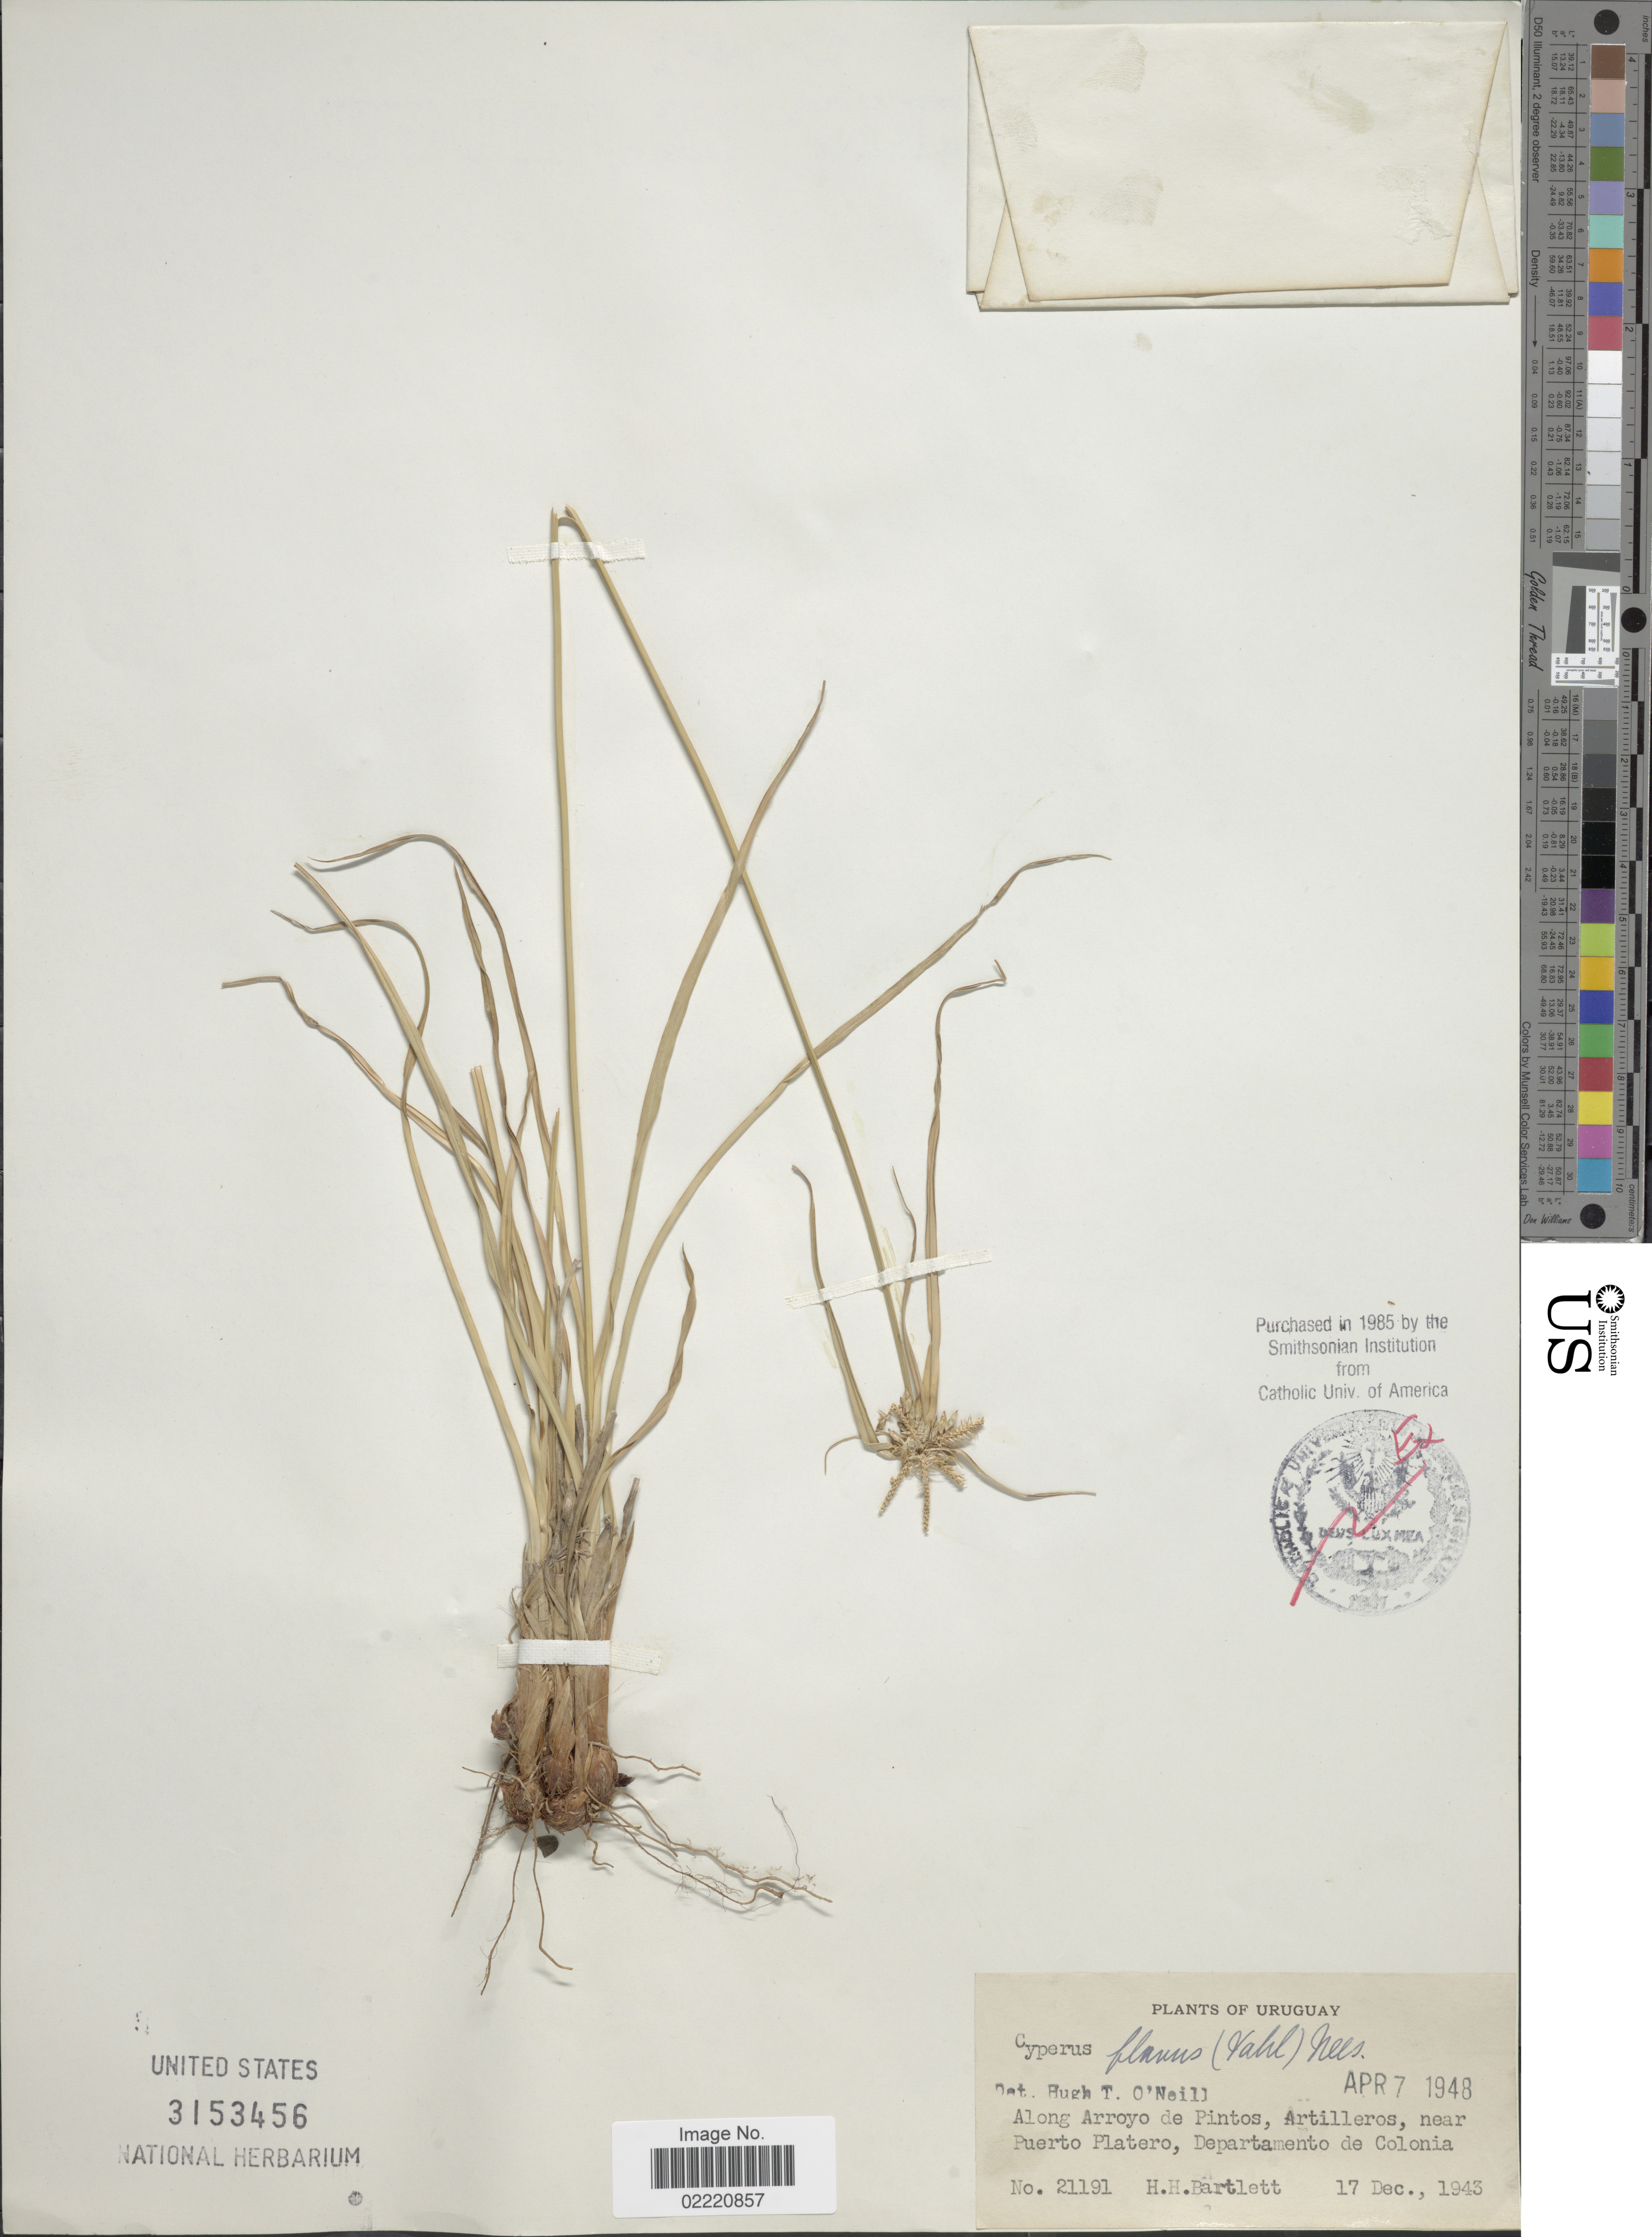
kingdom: Plantae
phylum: Tracheophyta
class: Liliopsida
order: Poales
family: Cyperaceae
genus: Cyperus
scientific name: Cyperus aggregatus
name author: (Willd.) Endl.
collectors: H. H. Bartlett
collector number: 21191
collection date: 1943-12-17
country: Uruguay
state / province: Colonia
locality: Along Arroyo de Pintos, Antilleros, near Puerto Platero.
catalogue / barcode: US 3153456